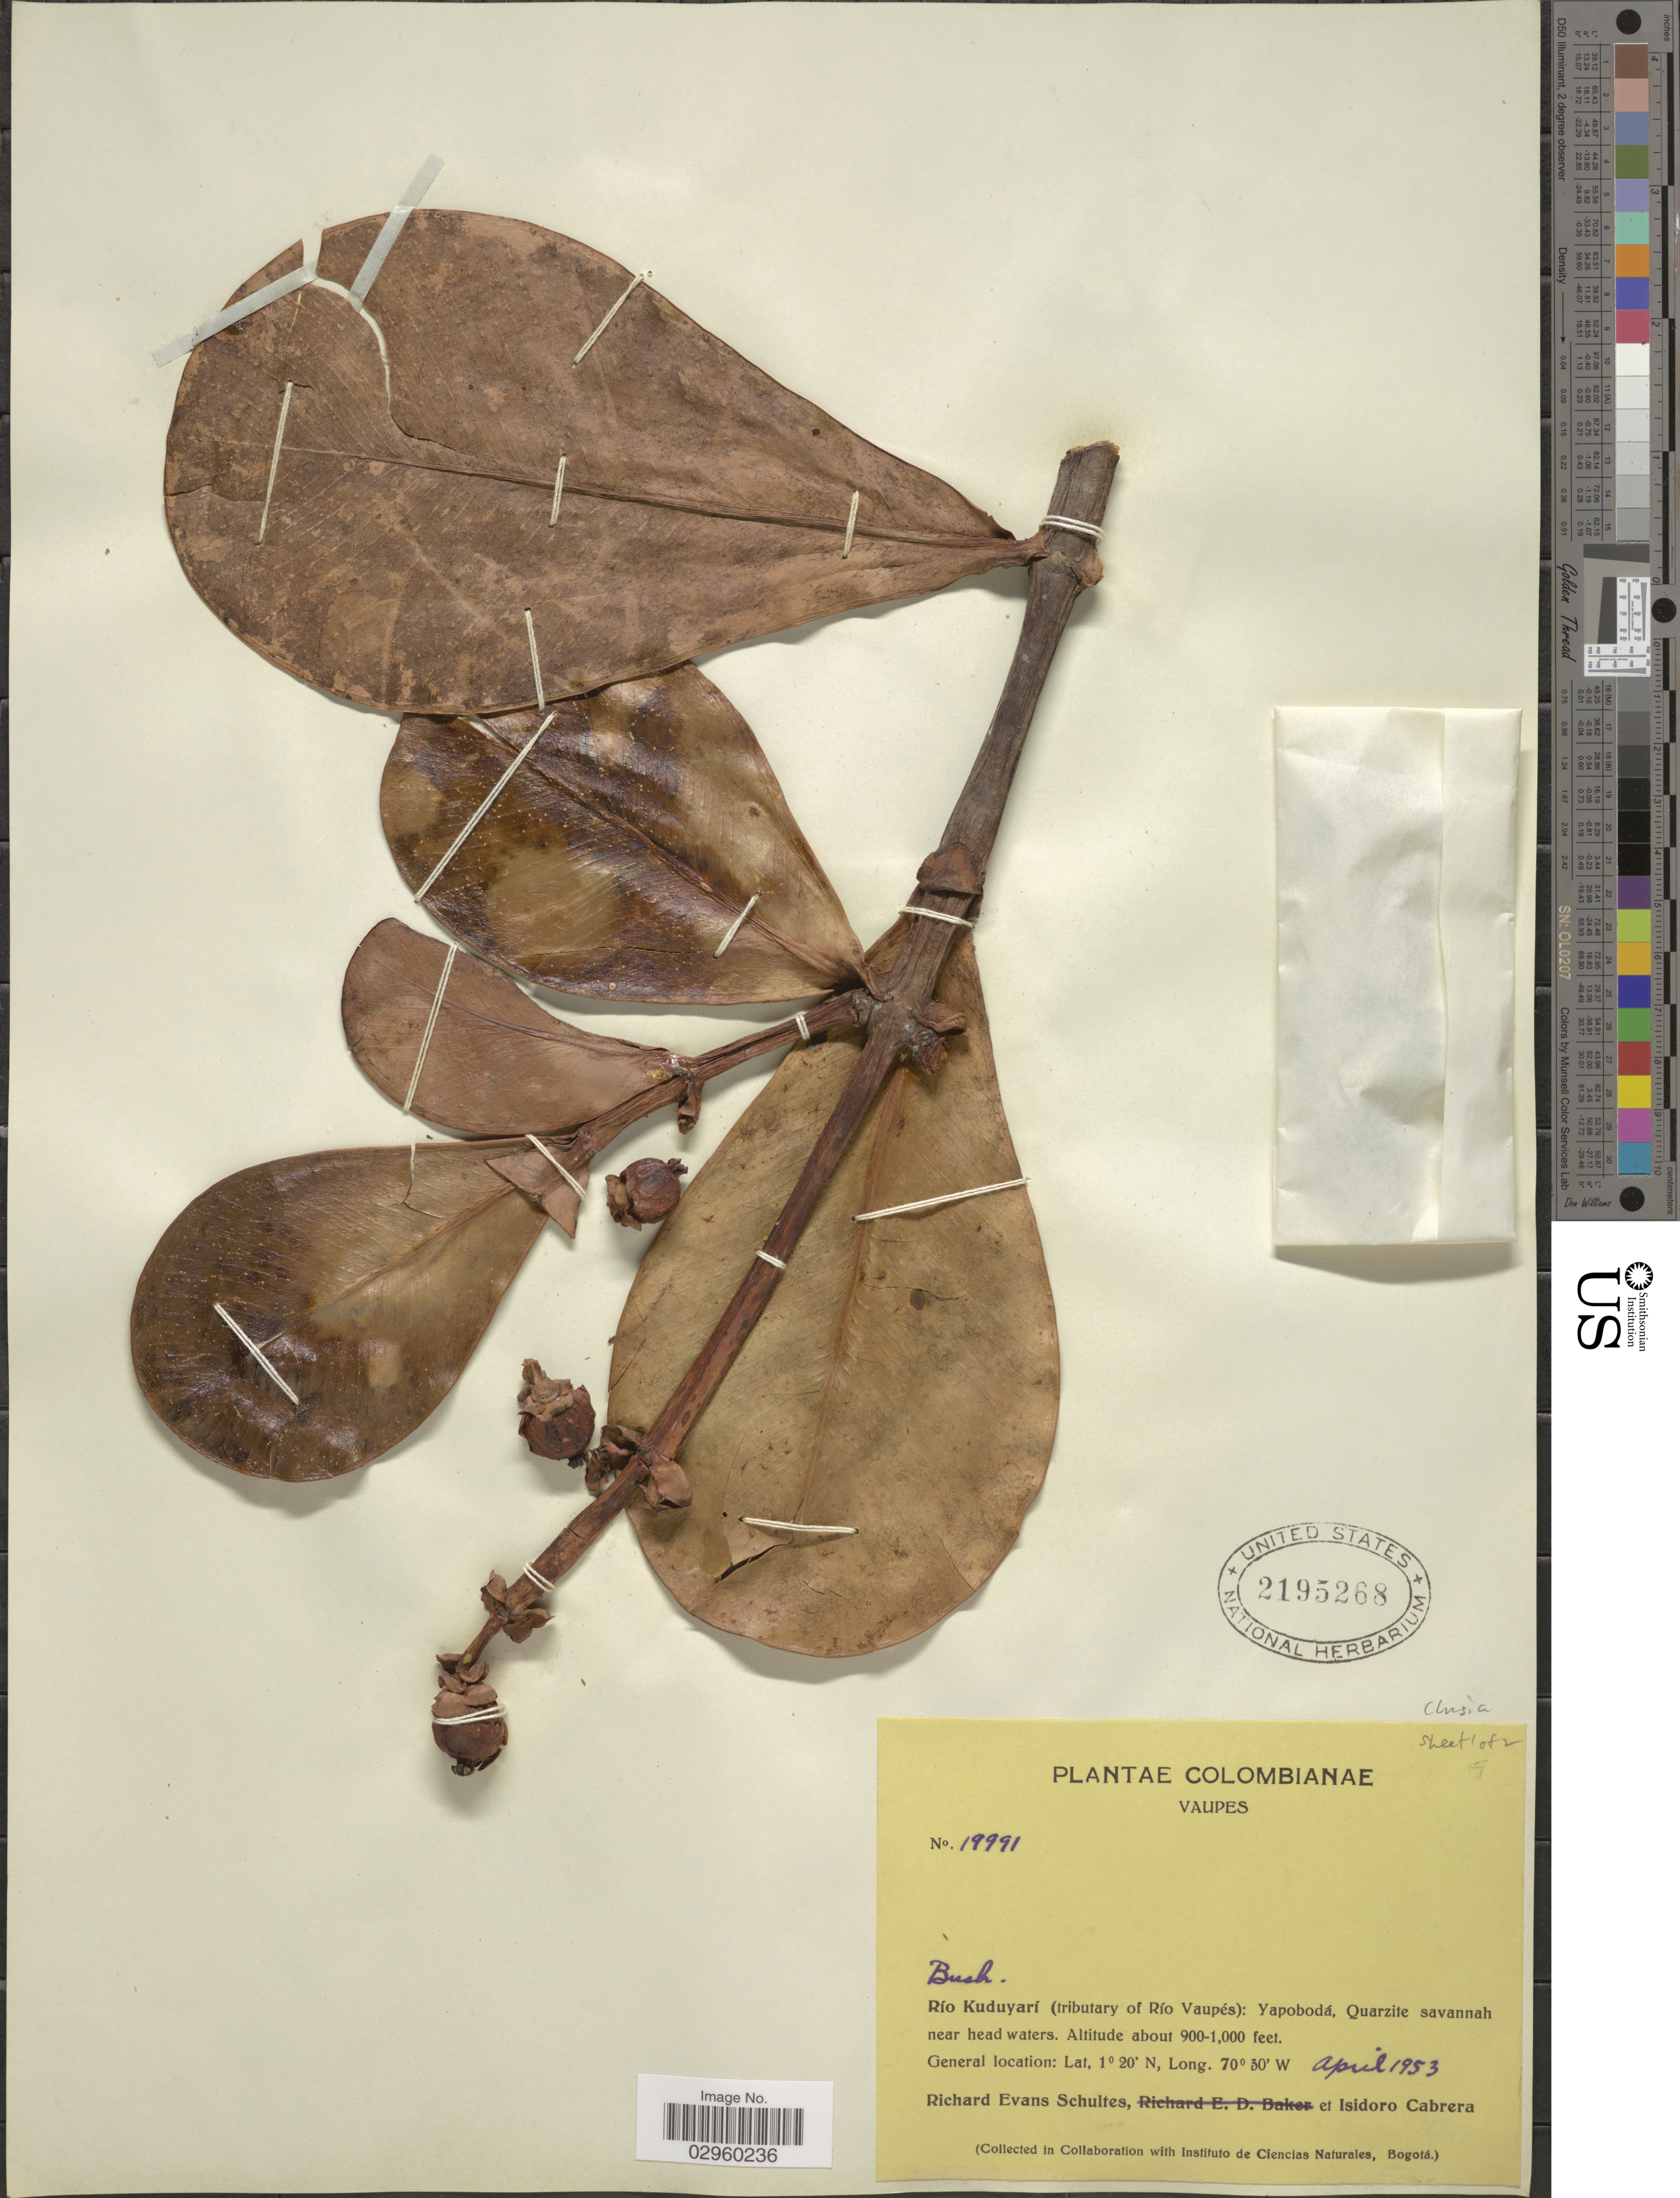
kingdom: Plantae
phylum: Tracheophyta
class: Magnoliopsida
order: Malpighiales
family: Clusiaceae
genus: Clusia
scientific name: Clusia sp.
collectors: R. E. Schultes & I. Cabrera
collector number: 19991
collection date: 1953-04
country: Colombia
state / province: Vaupés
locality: Río Kuduyari (tributary of Río Vaupés): Yapobodá, Quartzite savannah near headwaters.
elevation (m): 274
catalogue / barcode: US 2195268